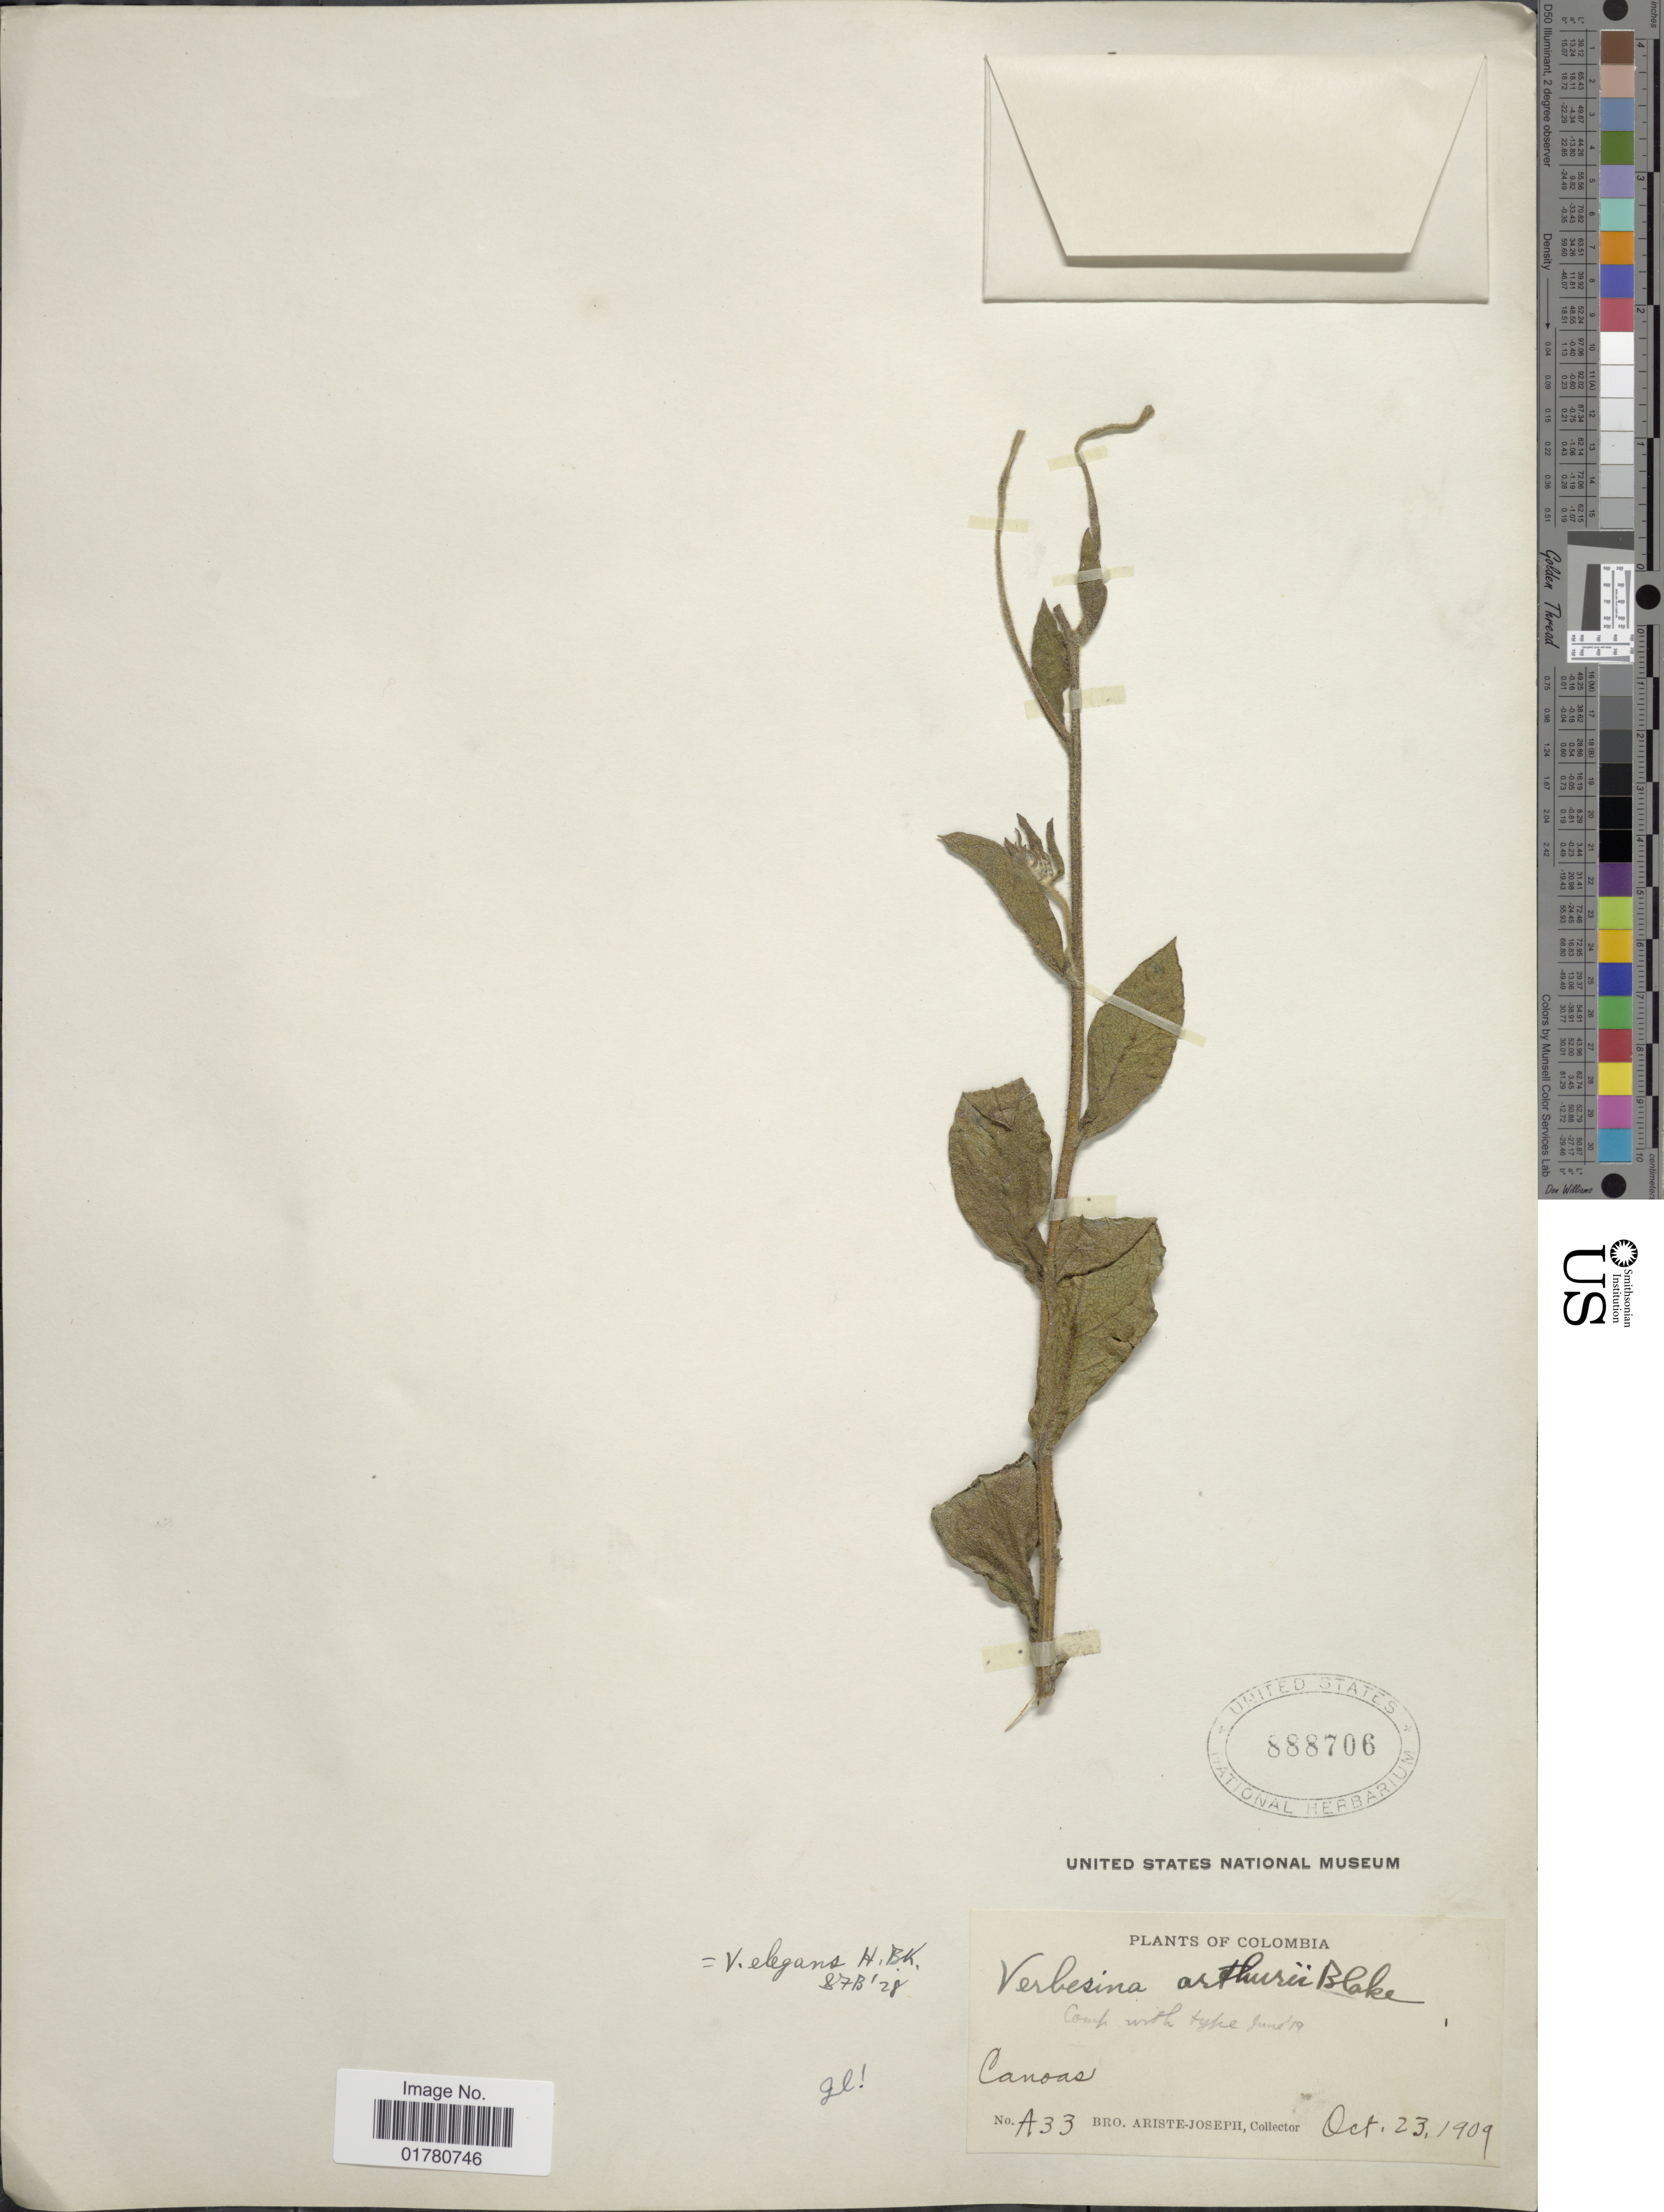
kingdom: Plantae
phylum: Tracheophyta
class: Magnoliopsida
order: Asterales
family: Asteraceae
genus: Verbesina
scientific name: Verbesina elegans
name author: Kunth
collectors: Bro. Ariste-Joseph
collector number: A33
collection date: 1909-10-23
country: Colombia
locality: Canoas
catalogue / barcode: US 888706